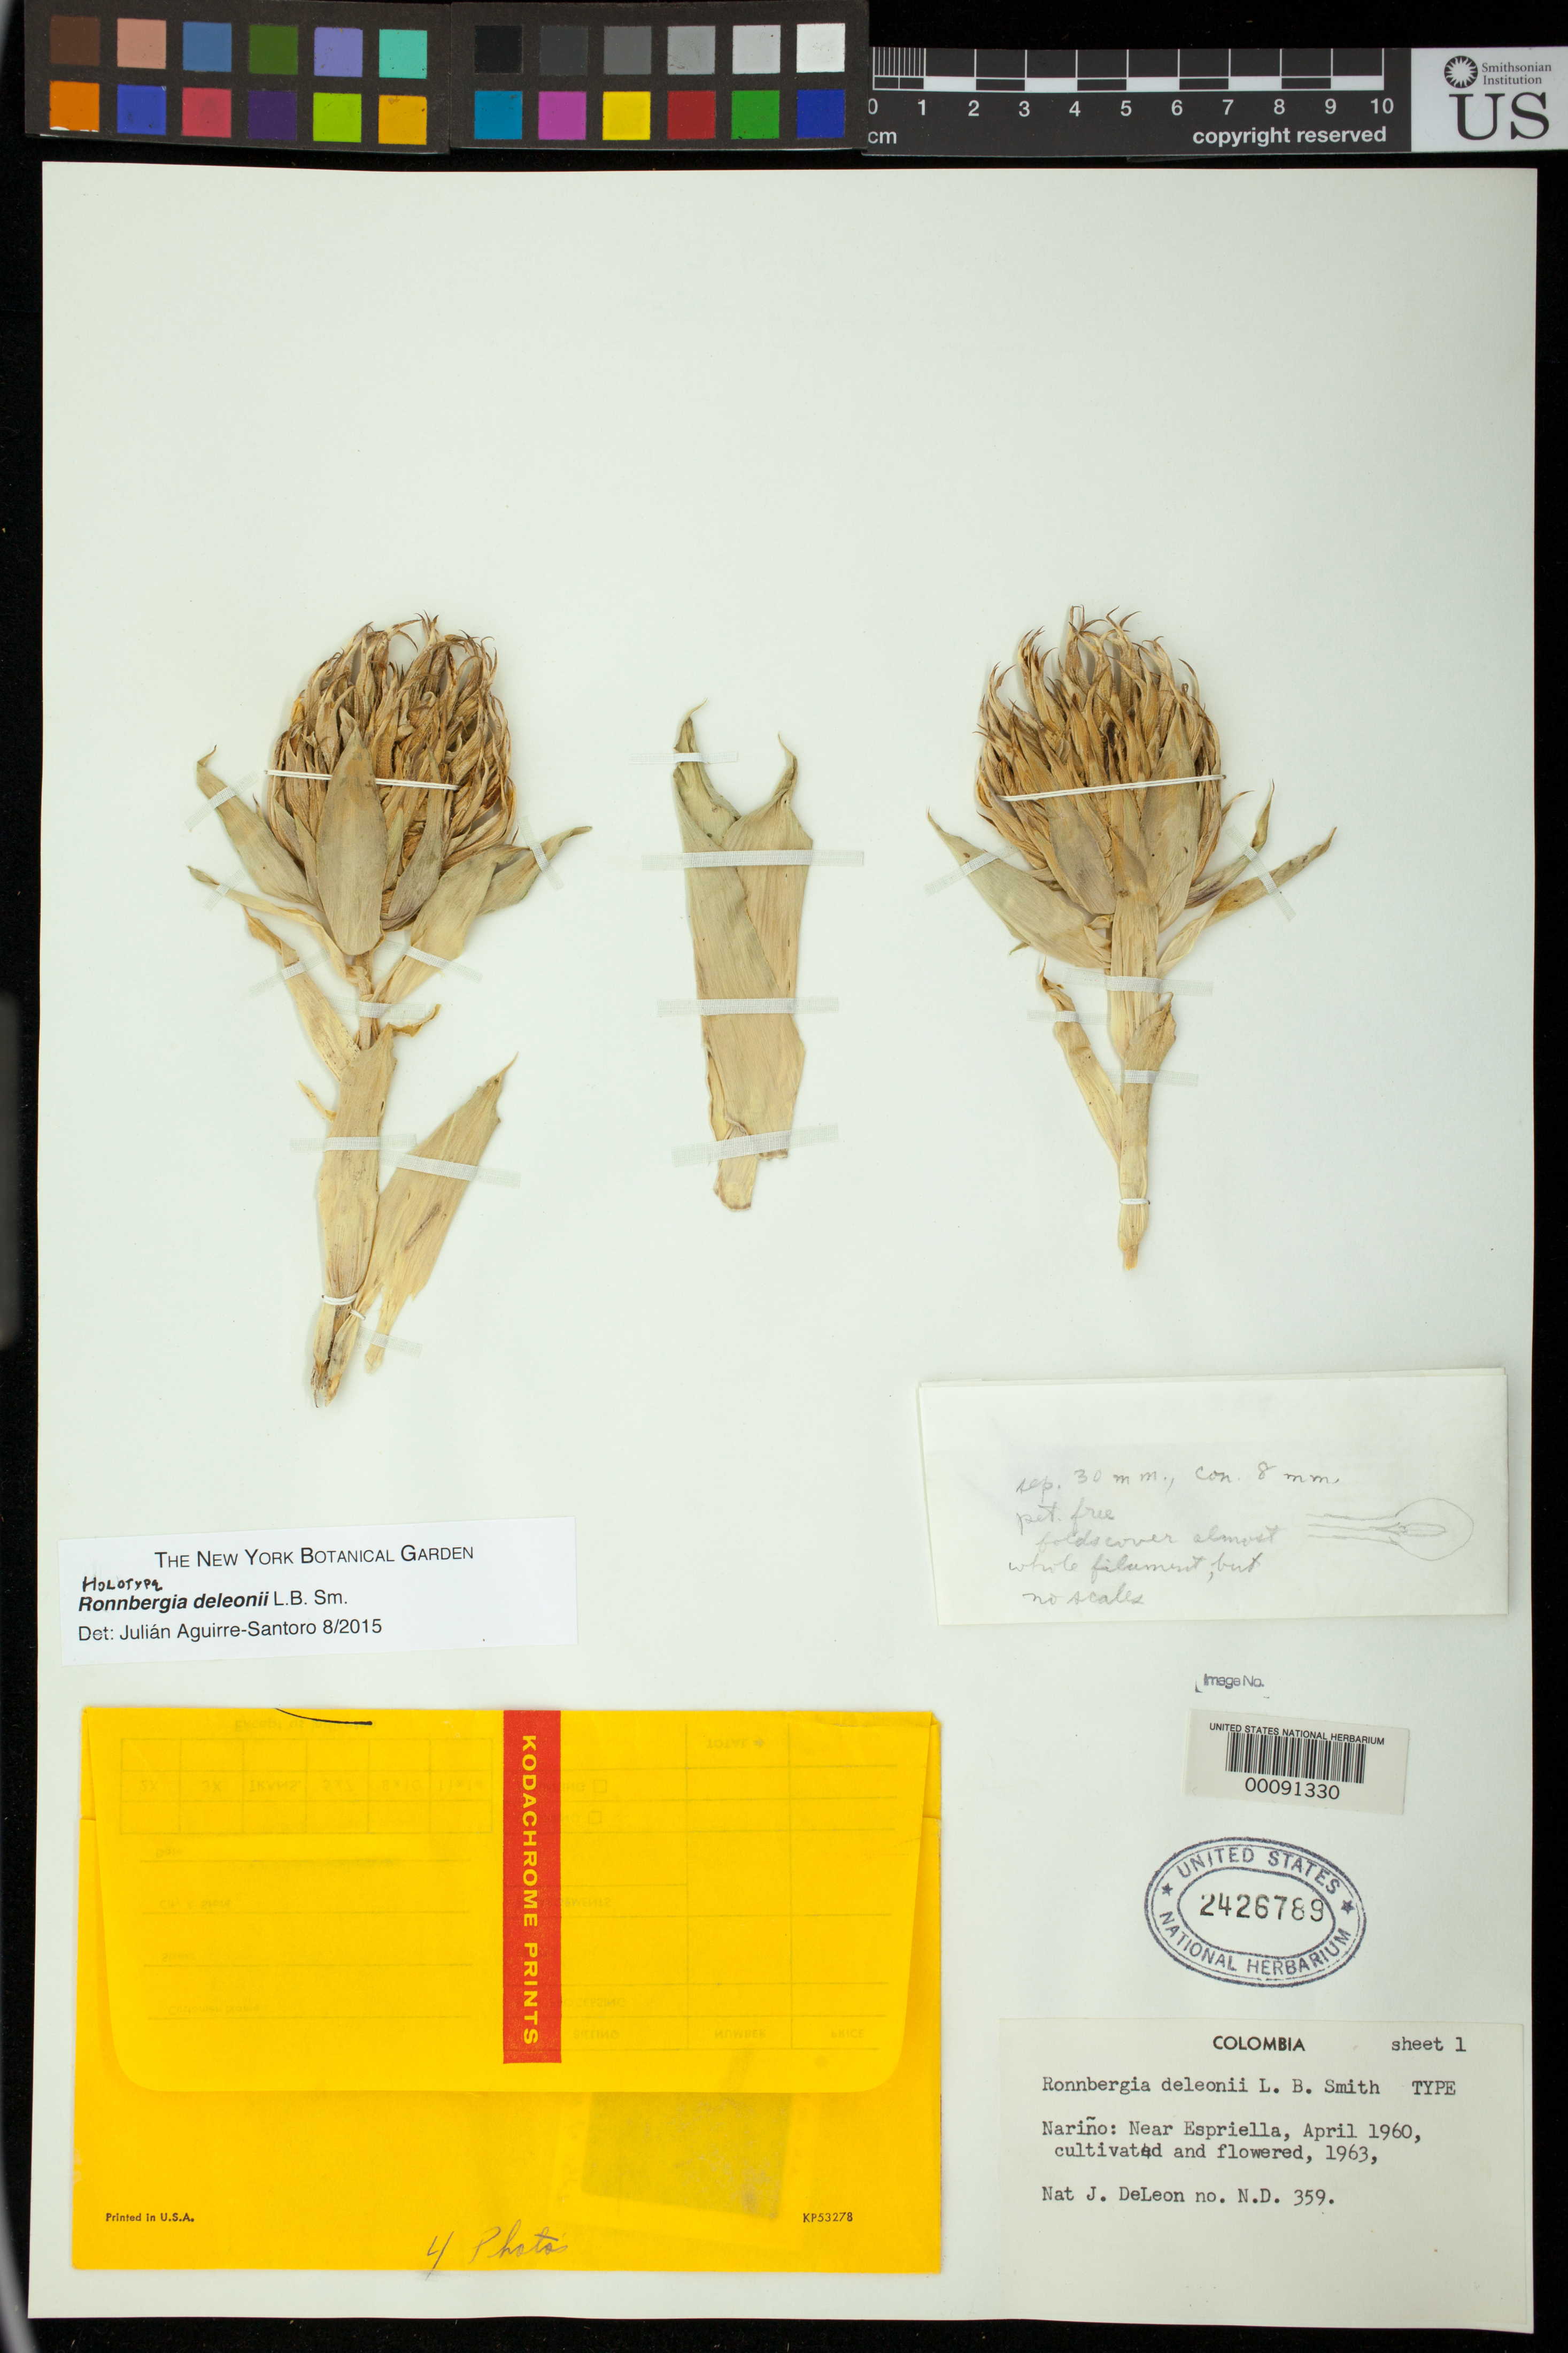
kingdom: Plantae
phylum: Tracheophyta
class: Liliopsida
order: Poales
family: Bromeliaceae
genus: Ronnbergia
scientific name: Ronnbergia deleonii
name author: L.B. Sm.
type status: Holotype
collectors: N. J. DeLeon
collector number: N.D. 359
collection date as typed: Apr 1960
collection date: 1960-04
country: Colombia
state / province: Nariño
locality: Near Espriella.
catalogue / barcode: US 2426789